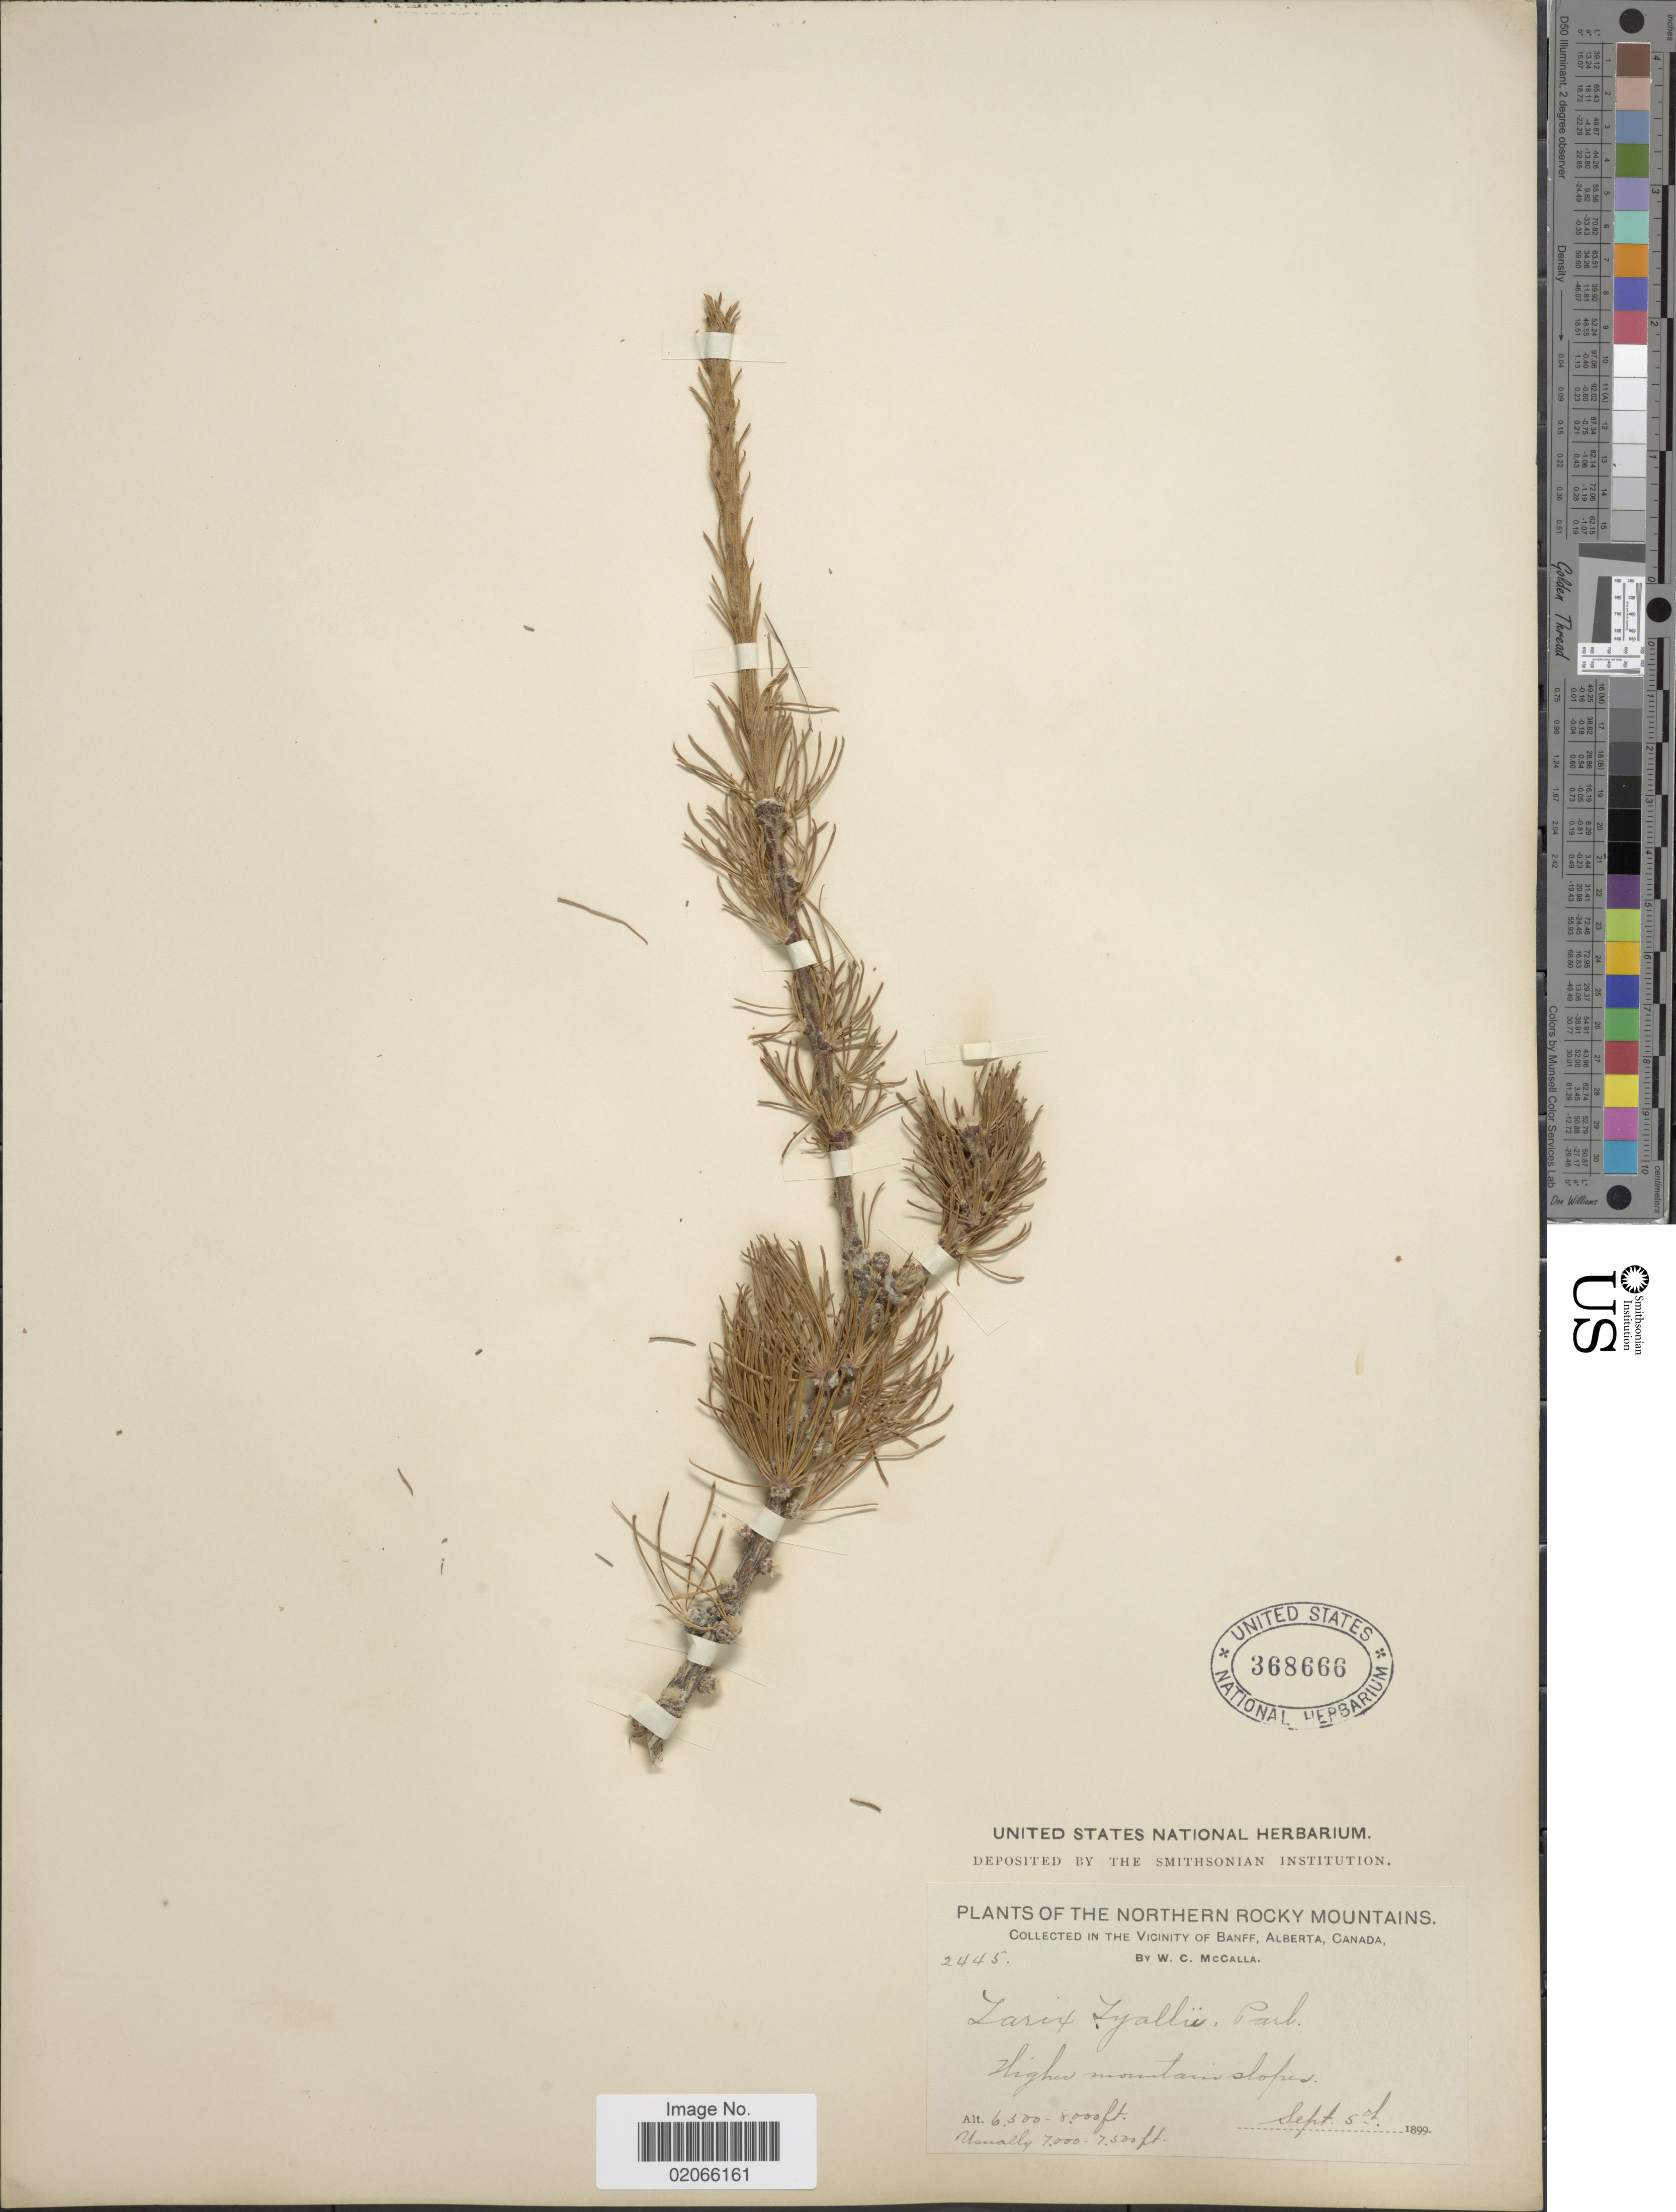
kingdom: Plantae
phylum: Tracheophyta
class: Pinopsida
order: Pinales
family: Pinaceae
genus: Larix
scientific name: Larix lyallii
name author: Parl.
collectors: W. McCalla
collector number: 2445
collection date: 1899-09-05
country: Canada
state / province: Alberta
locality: The Vicinity of Banff, Alberta, Canada. Higher mountain slopes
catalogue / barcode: US 368666